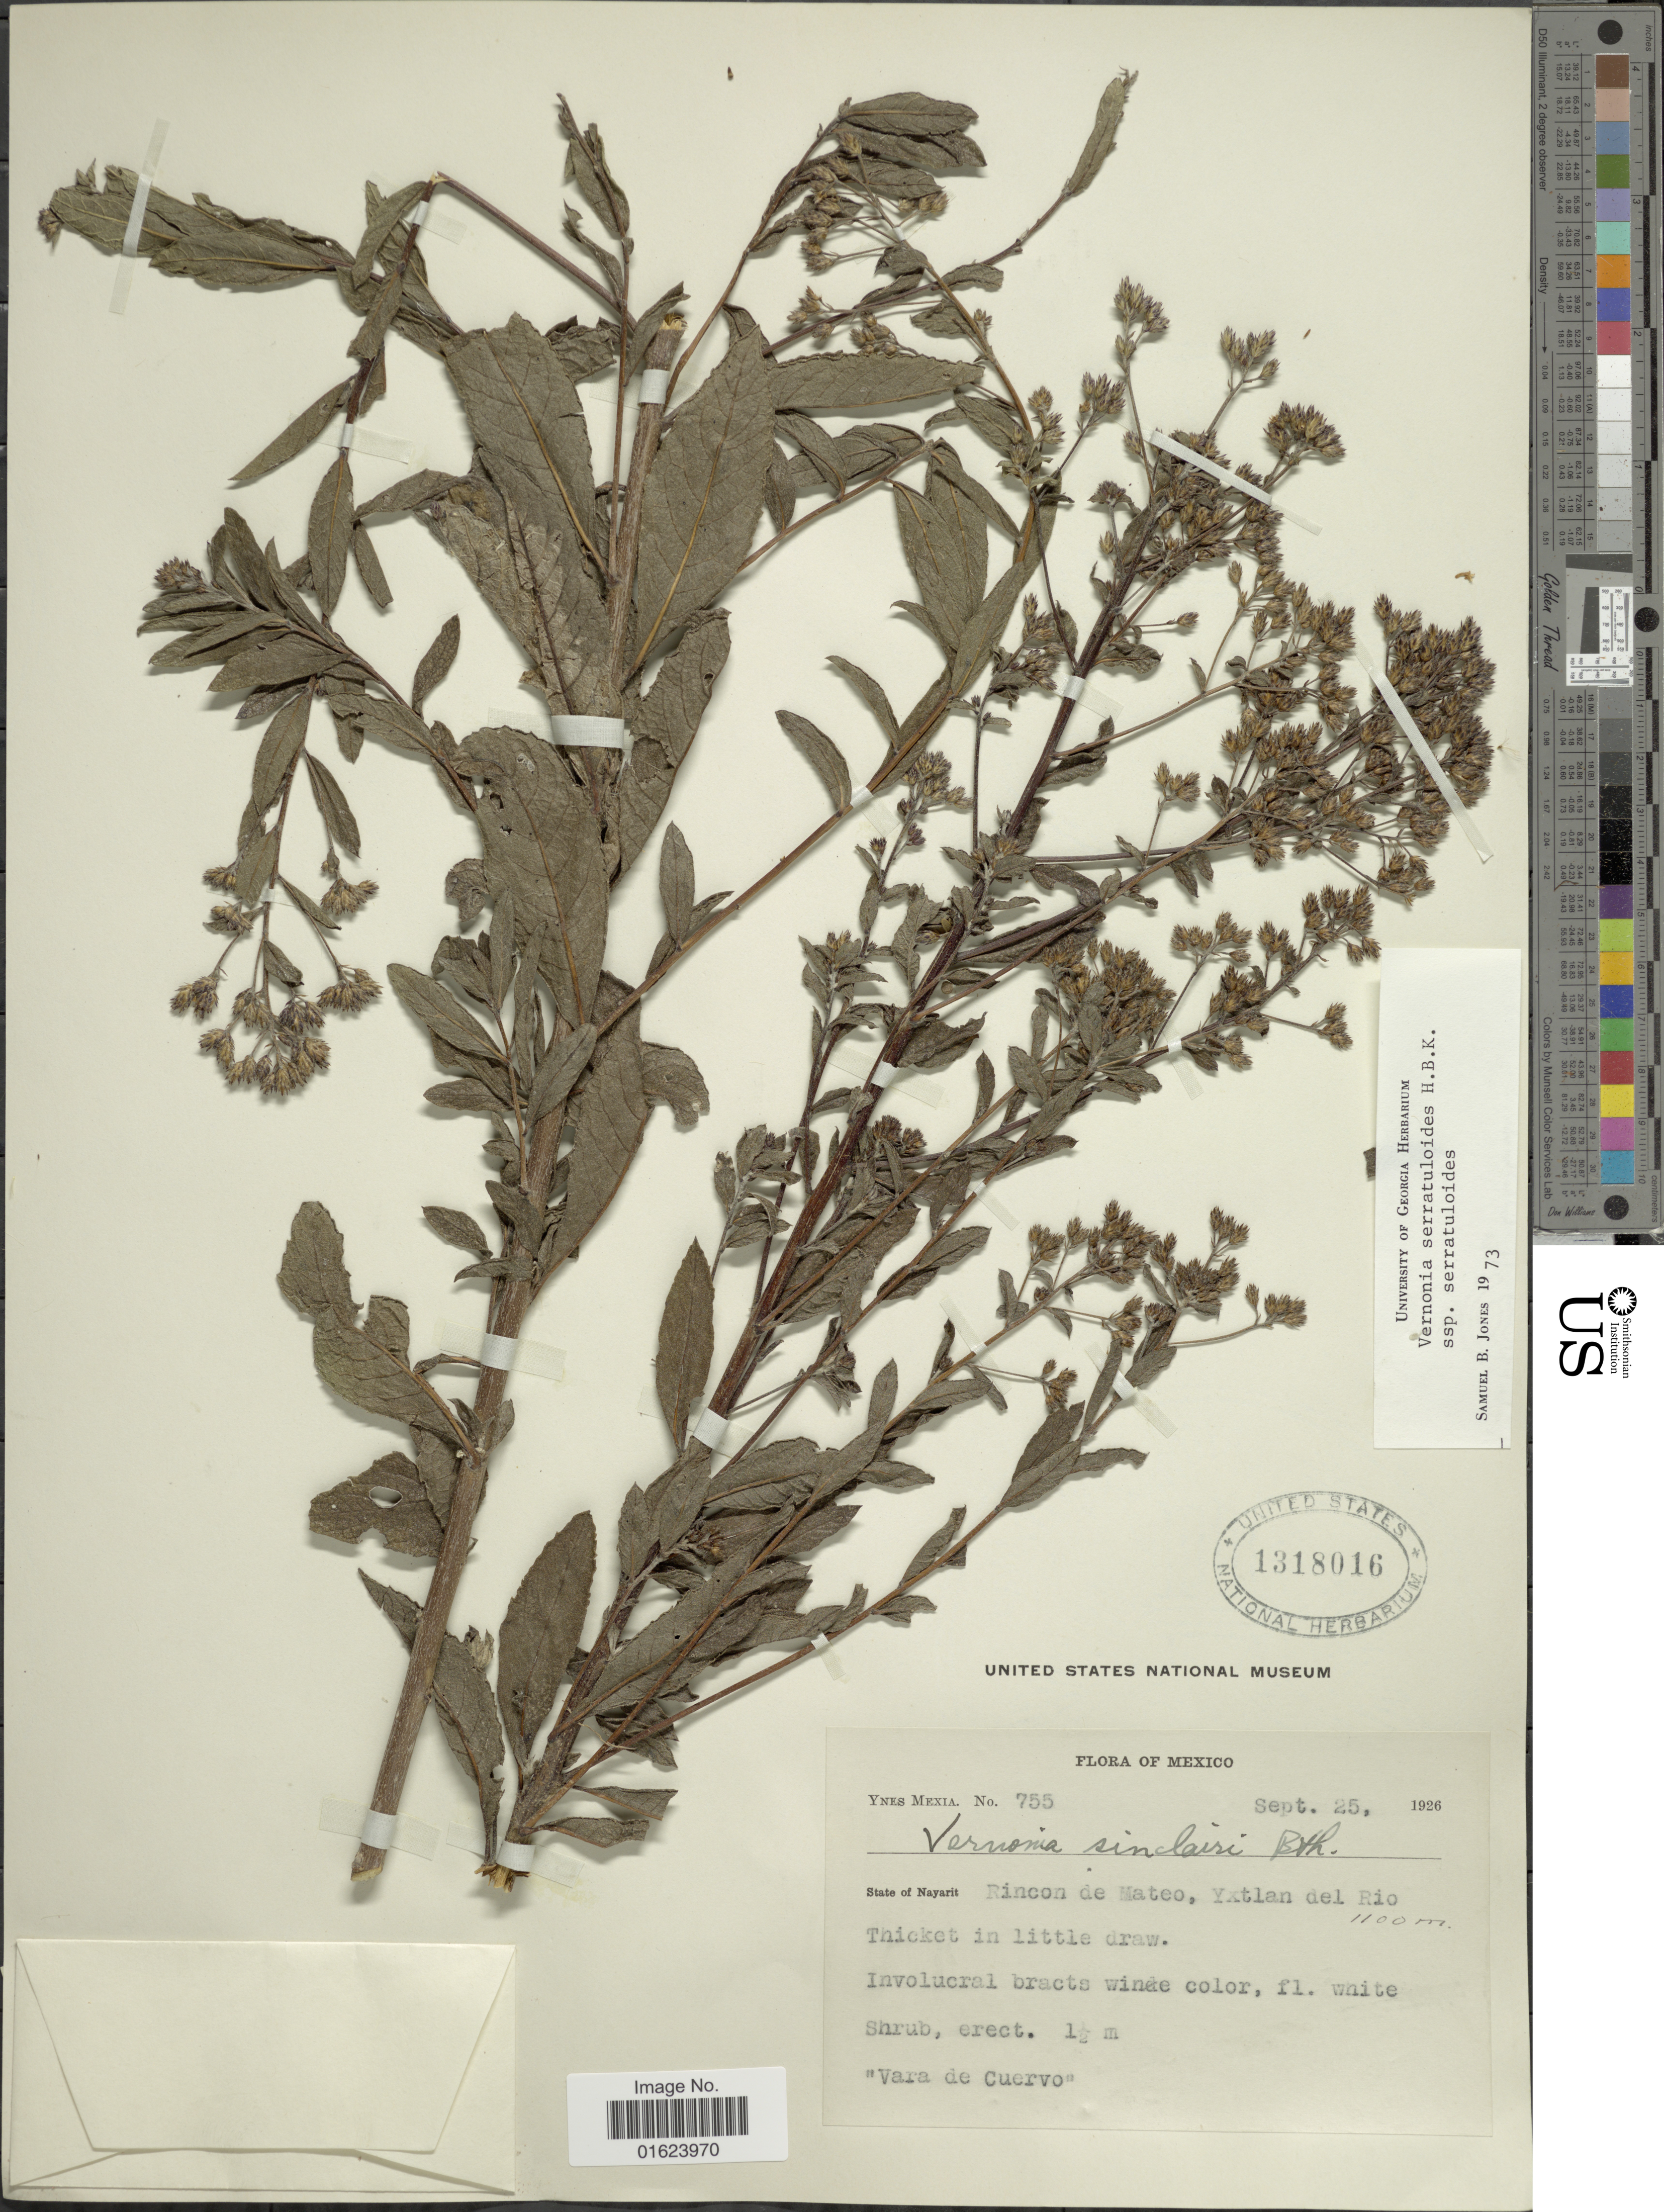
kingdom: Plantae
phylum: Tracheophyta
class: Magnoliopsida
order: Asterales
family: Asteraceae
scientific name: Vickianthus serratuloides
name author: (Kunth) H. Rob.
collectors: Y. Mexia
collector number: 755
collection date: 1926-09-25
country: Mexico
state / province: Nayarit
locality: State of Nayarit, Rincon de Mateo, Yxtlan del Rio.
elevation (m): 1100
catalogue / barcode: US 1318016